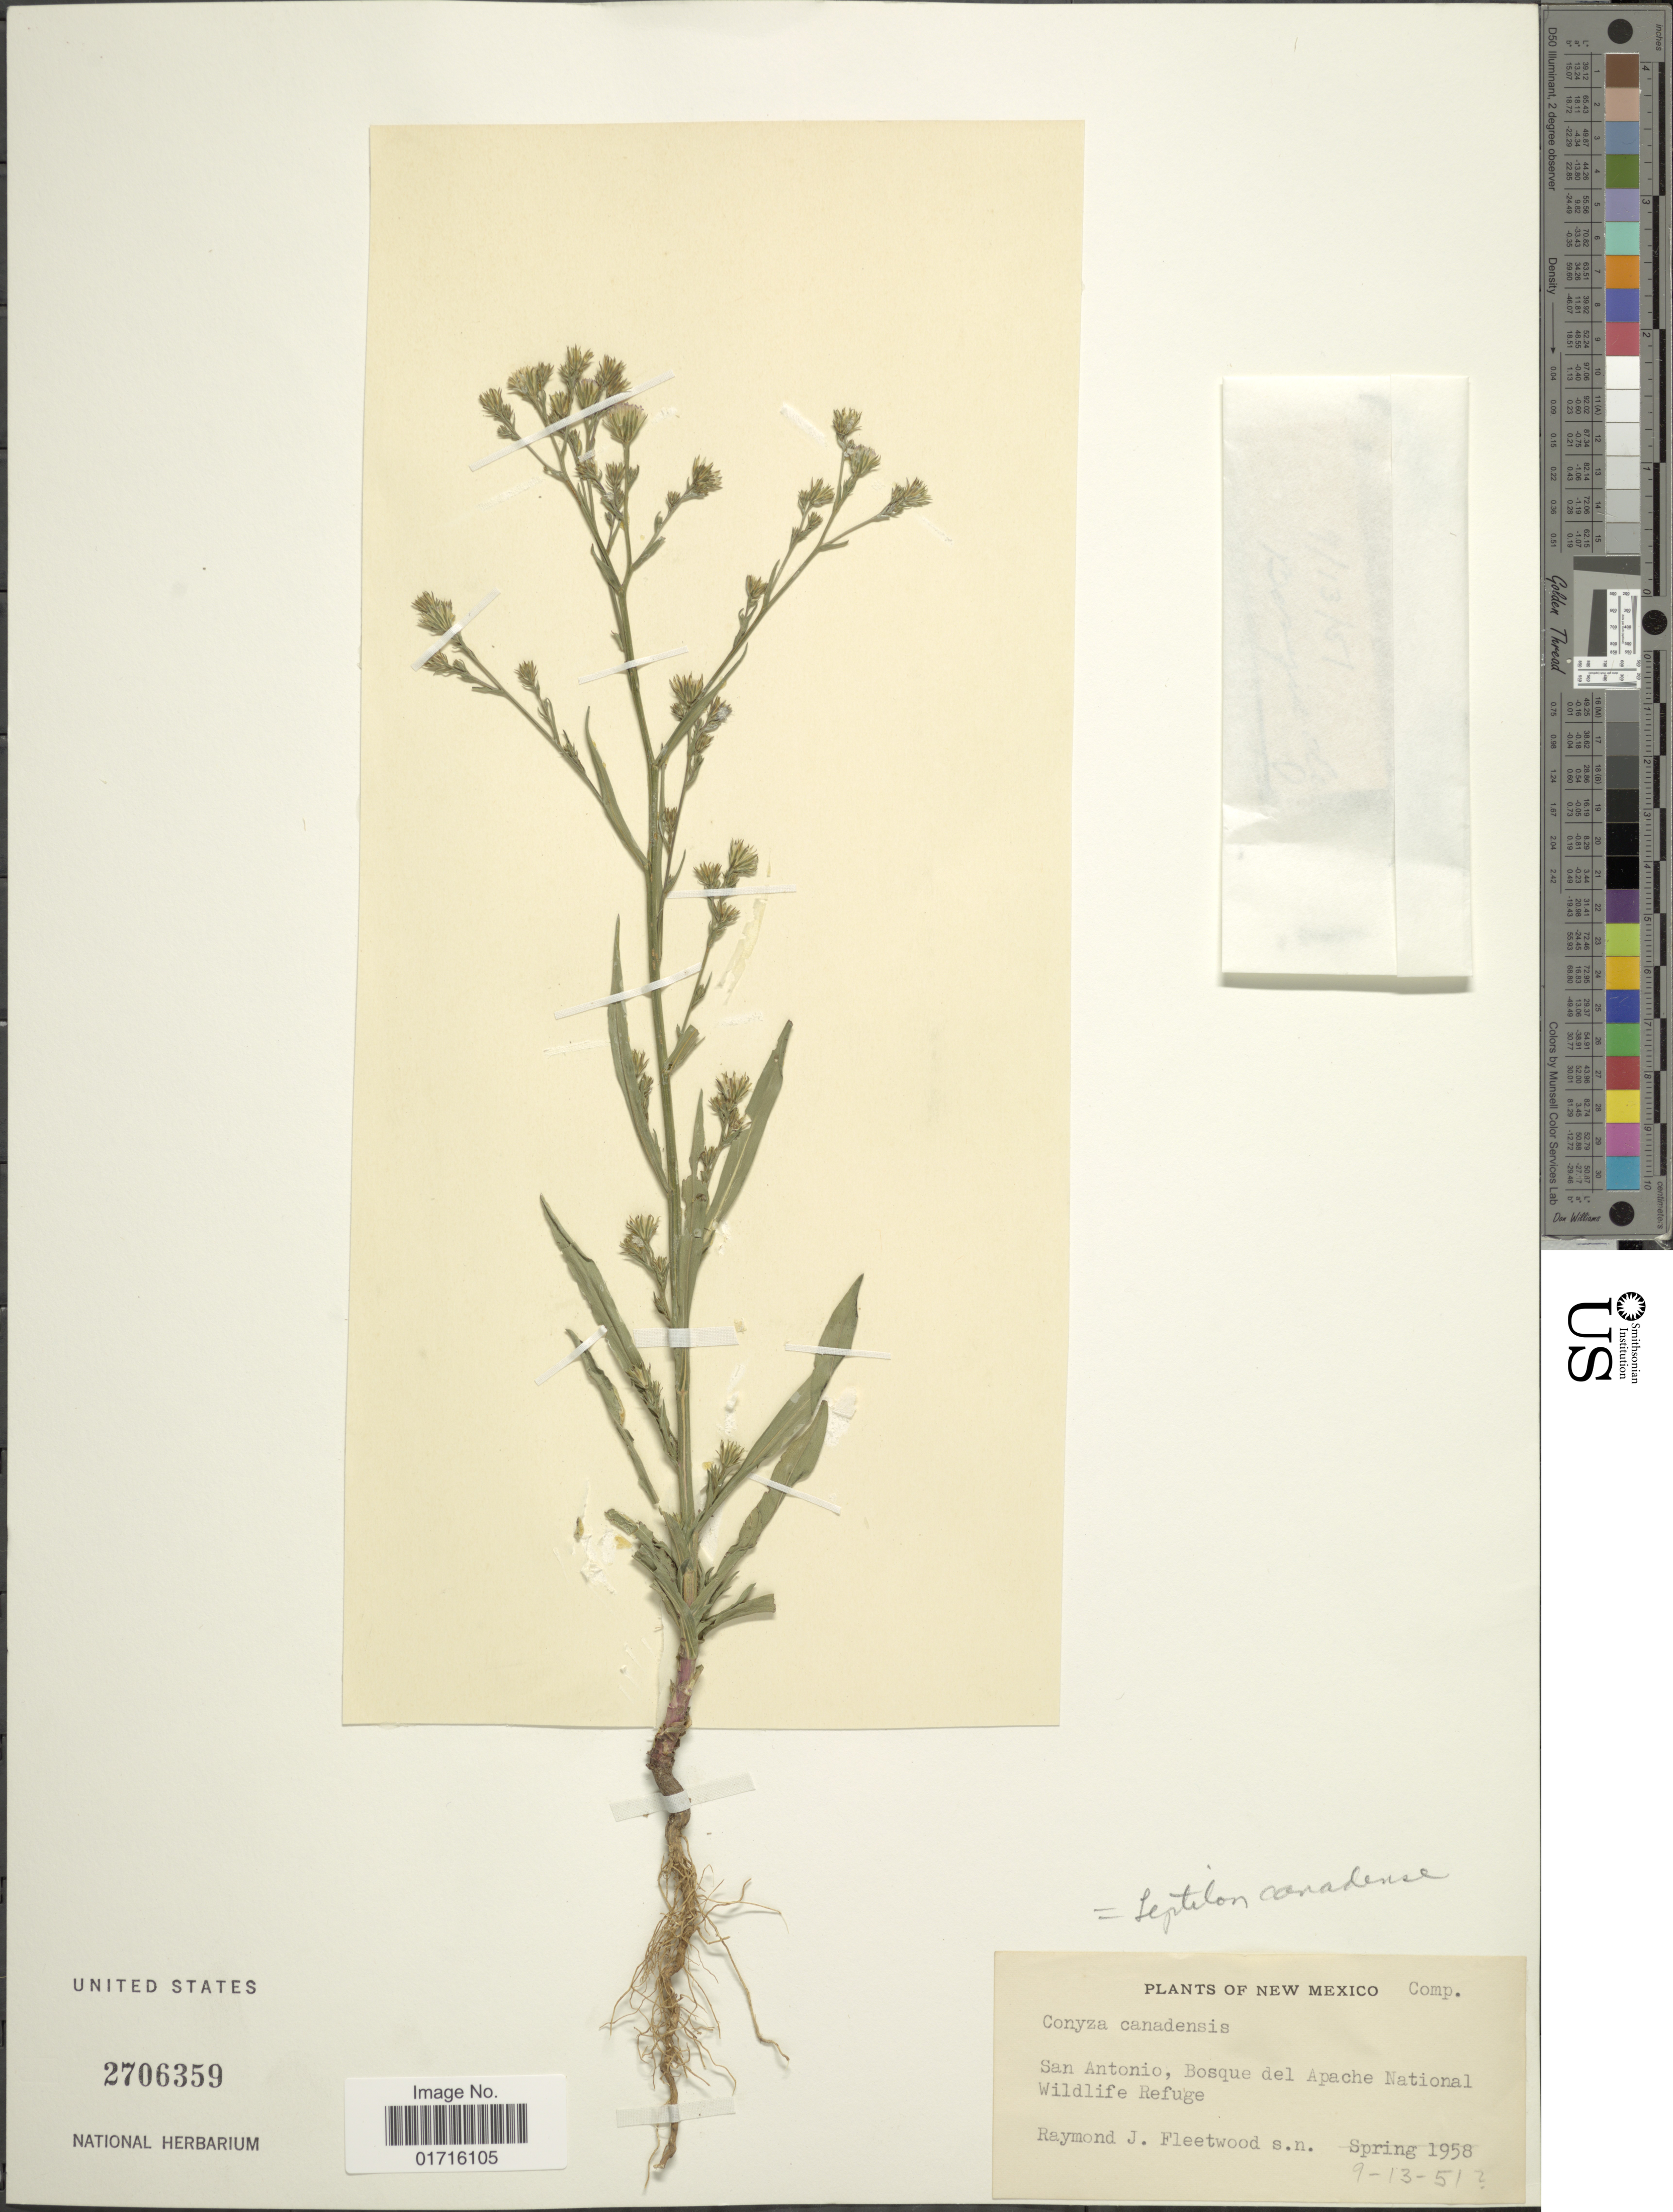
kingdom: Plantae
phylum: Tracheophyta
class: Magnoliopsida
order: Asterales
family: Asteraceae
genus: Conyza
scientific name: Conyza canadensis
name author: (L.) Cronq.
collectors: R. J. Fleetwood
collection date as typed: Transcribed d/m/y: 13/9/51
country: United States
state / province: New Mexico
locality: San Antonio, Bosque del Apache National Park Wildlife Refuge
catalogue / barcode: US 2706359